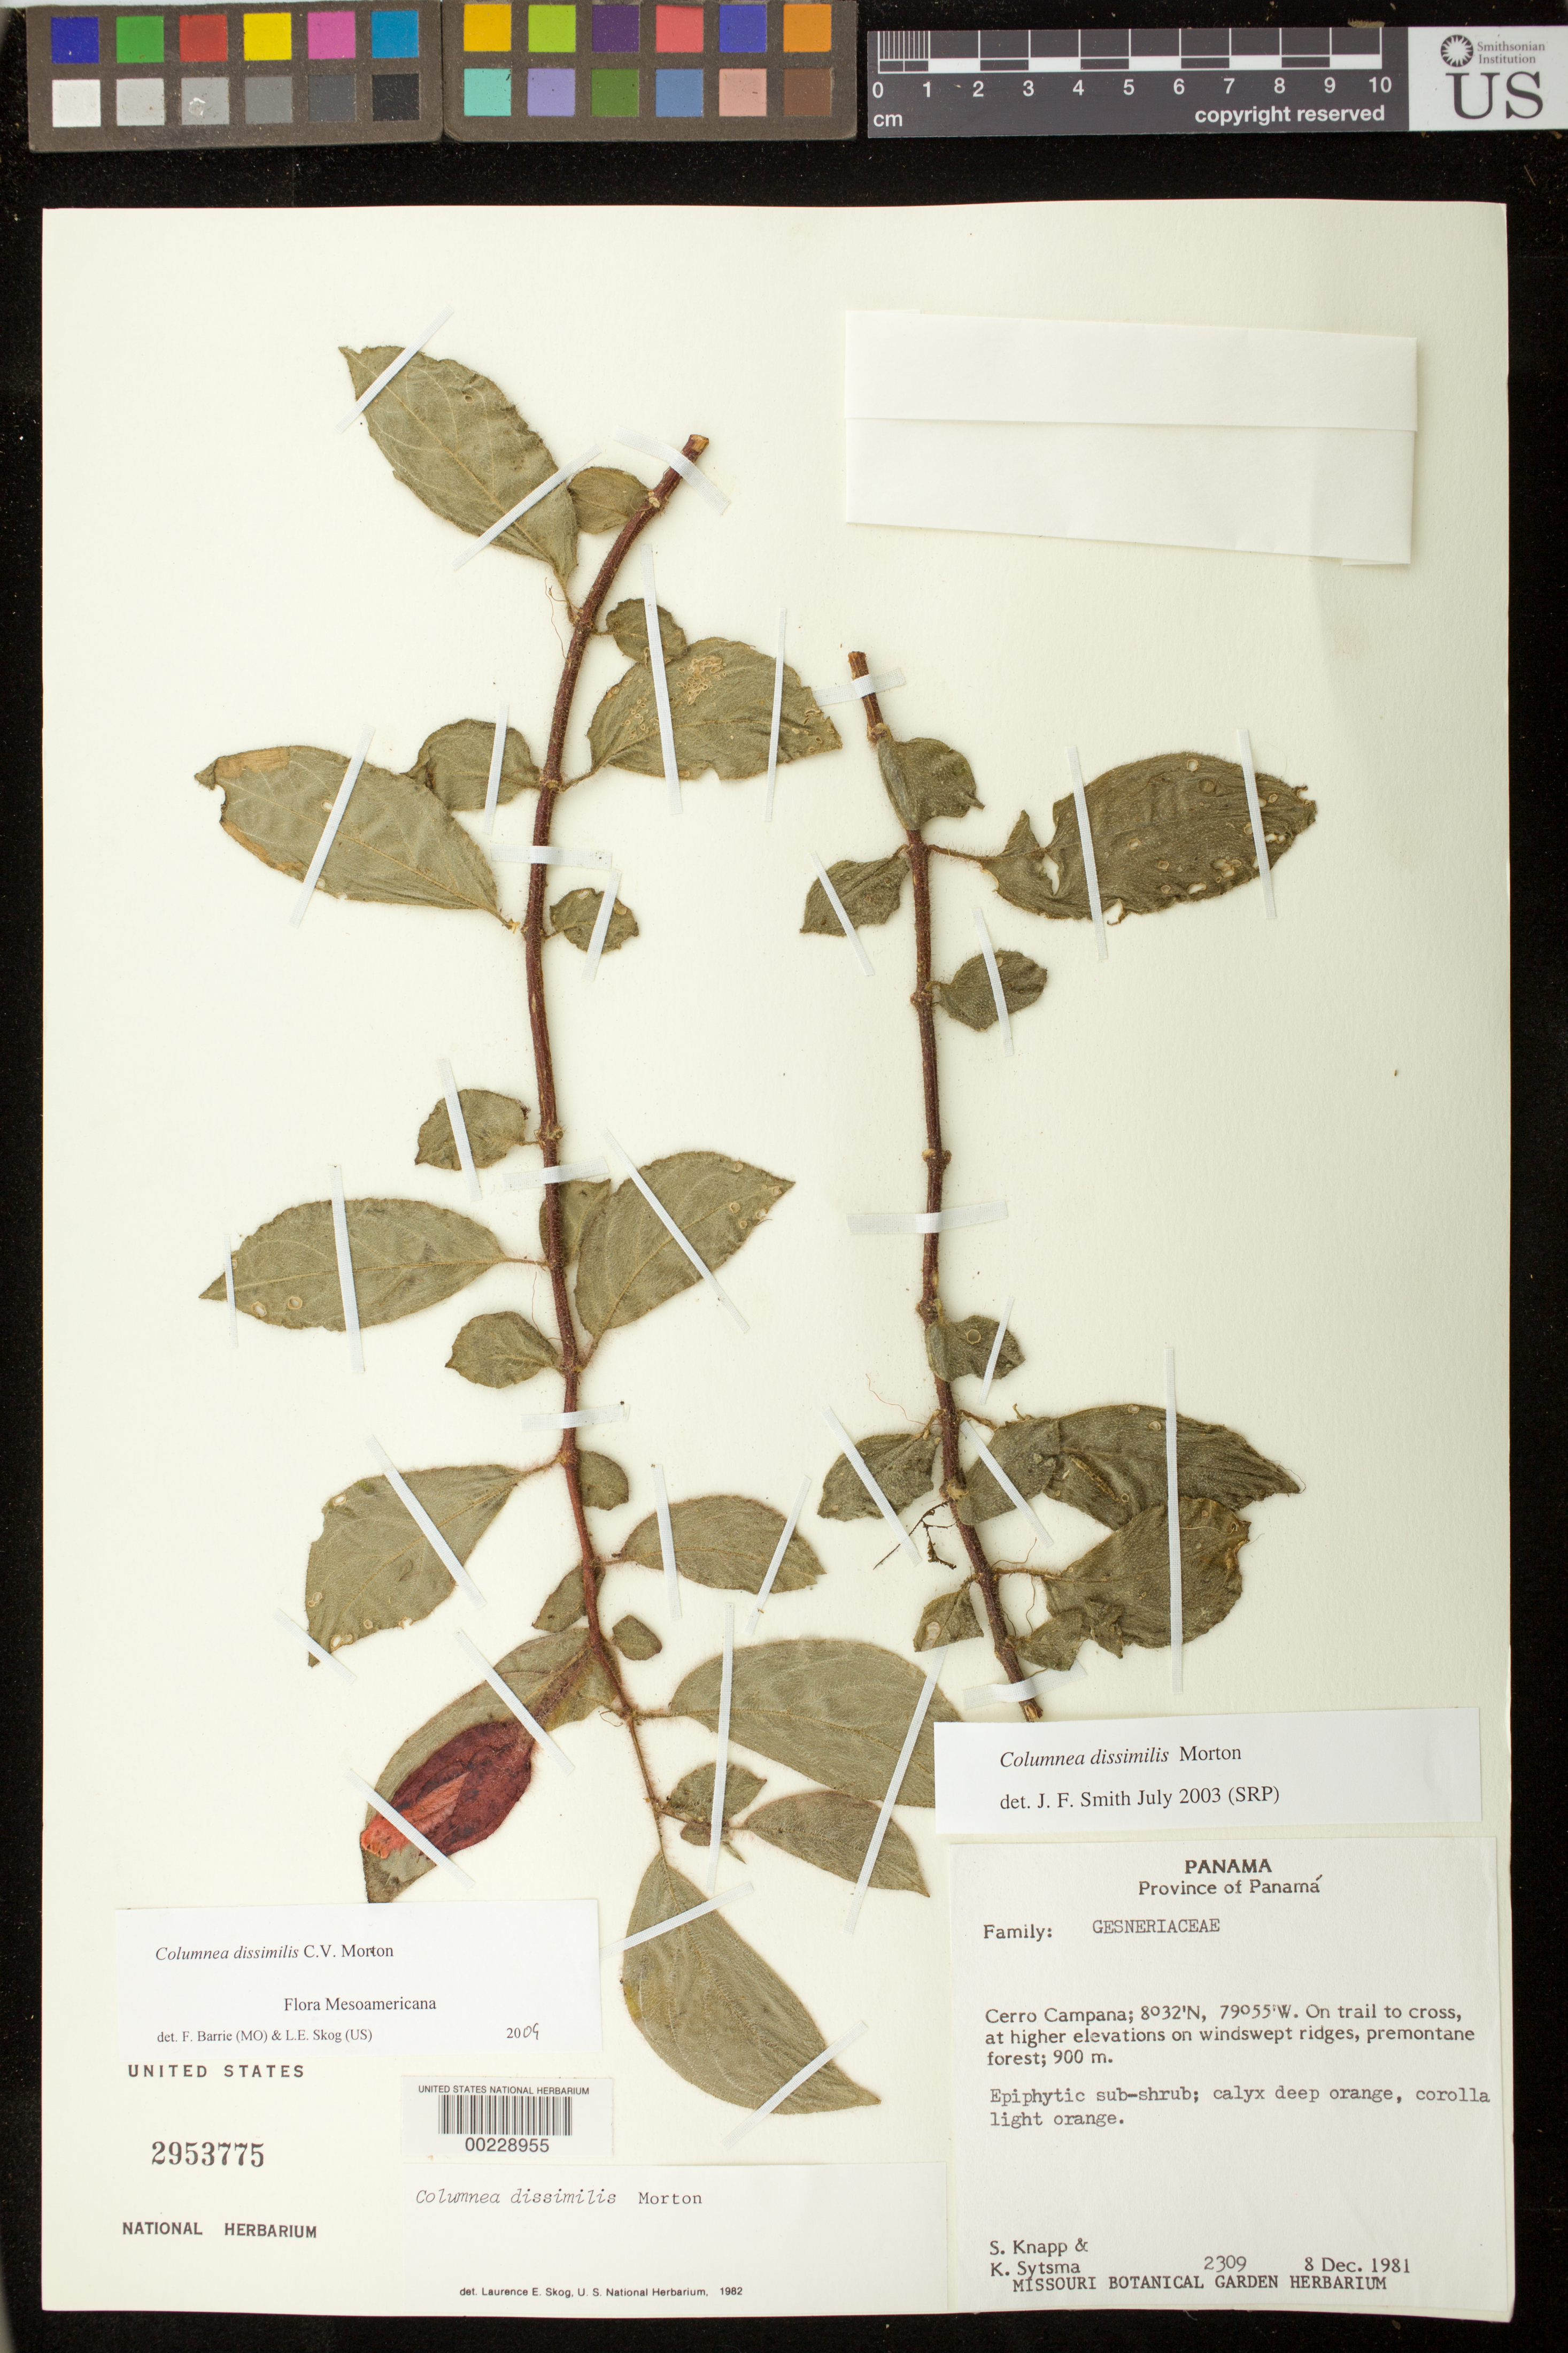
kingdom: Plantae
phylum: Tracheophyta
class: Magnoliopsida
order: Lamiales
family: Gesneriaceae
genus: Columnea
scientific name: Columnea dissimilis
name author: C.V. Morton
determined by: Skog, Laurence E.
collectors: S. Knapp & K. J. Sytsma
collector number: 2309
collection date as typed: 08 Dec 1981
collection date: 1981-12-08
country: Panama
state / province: Panamá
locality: Cerro Campana, on trail to cross, at higher elevations on windswept ridges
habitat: Premontane forest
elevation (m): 900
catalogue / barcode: US 2953775